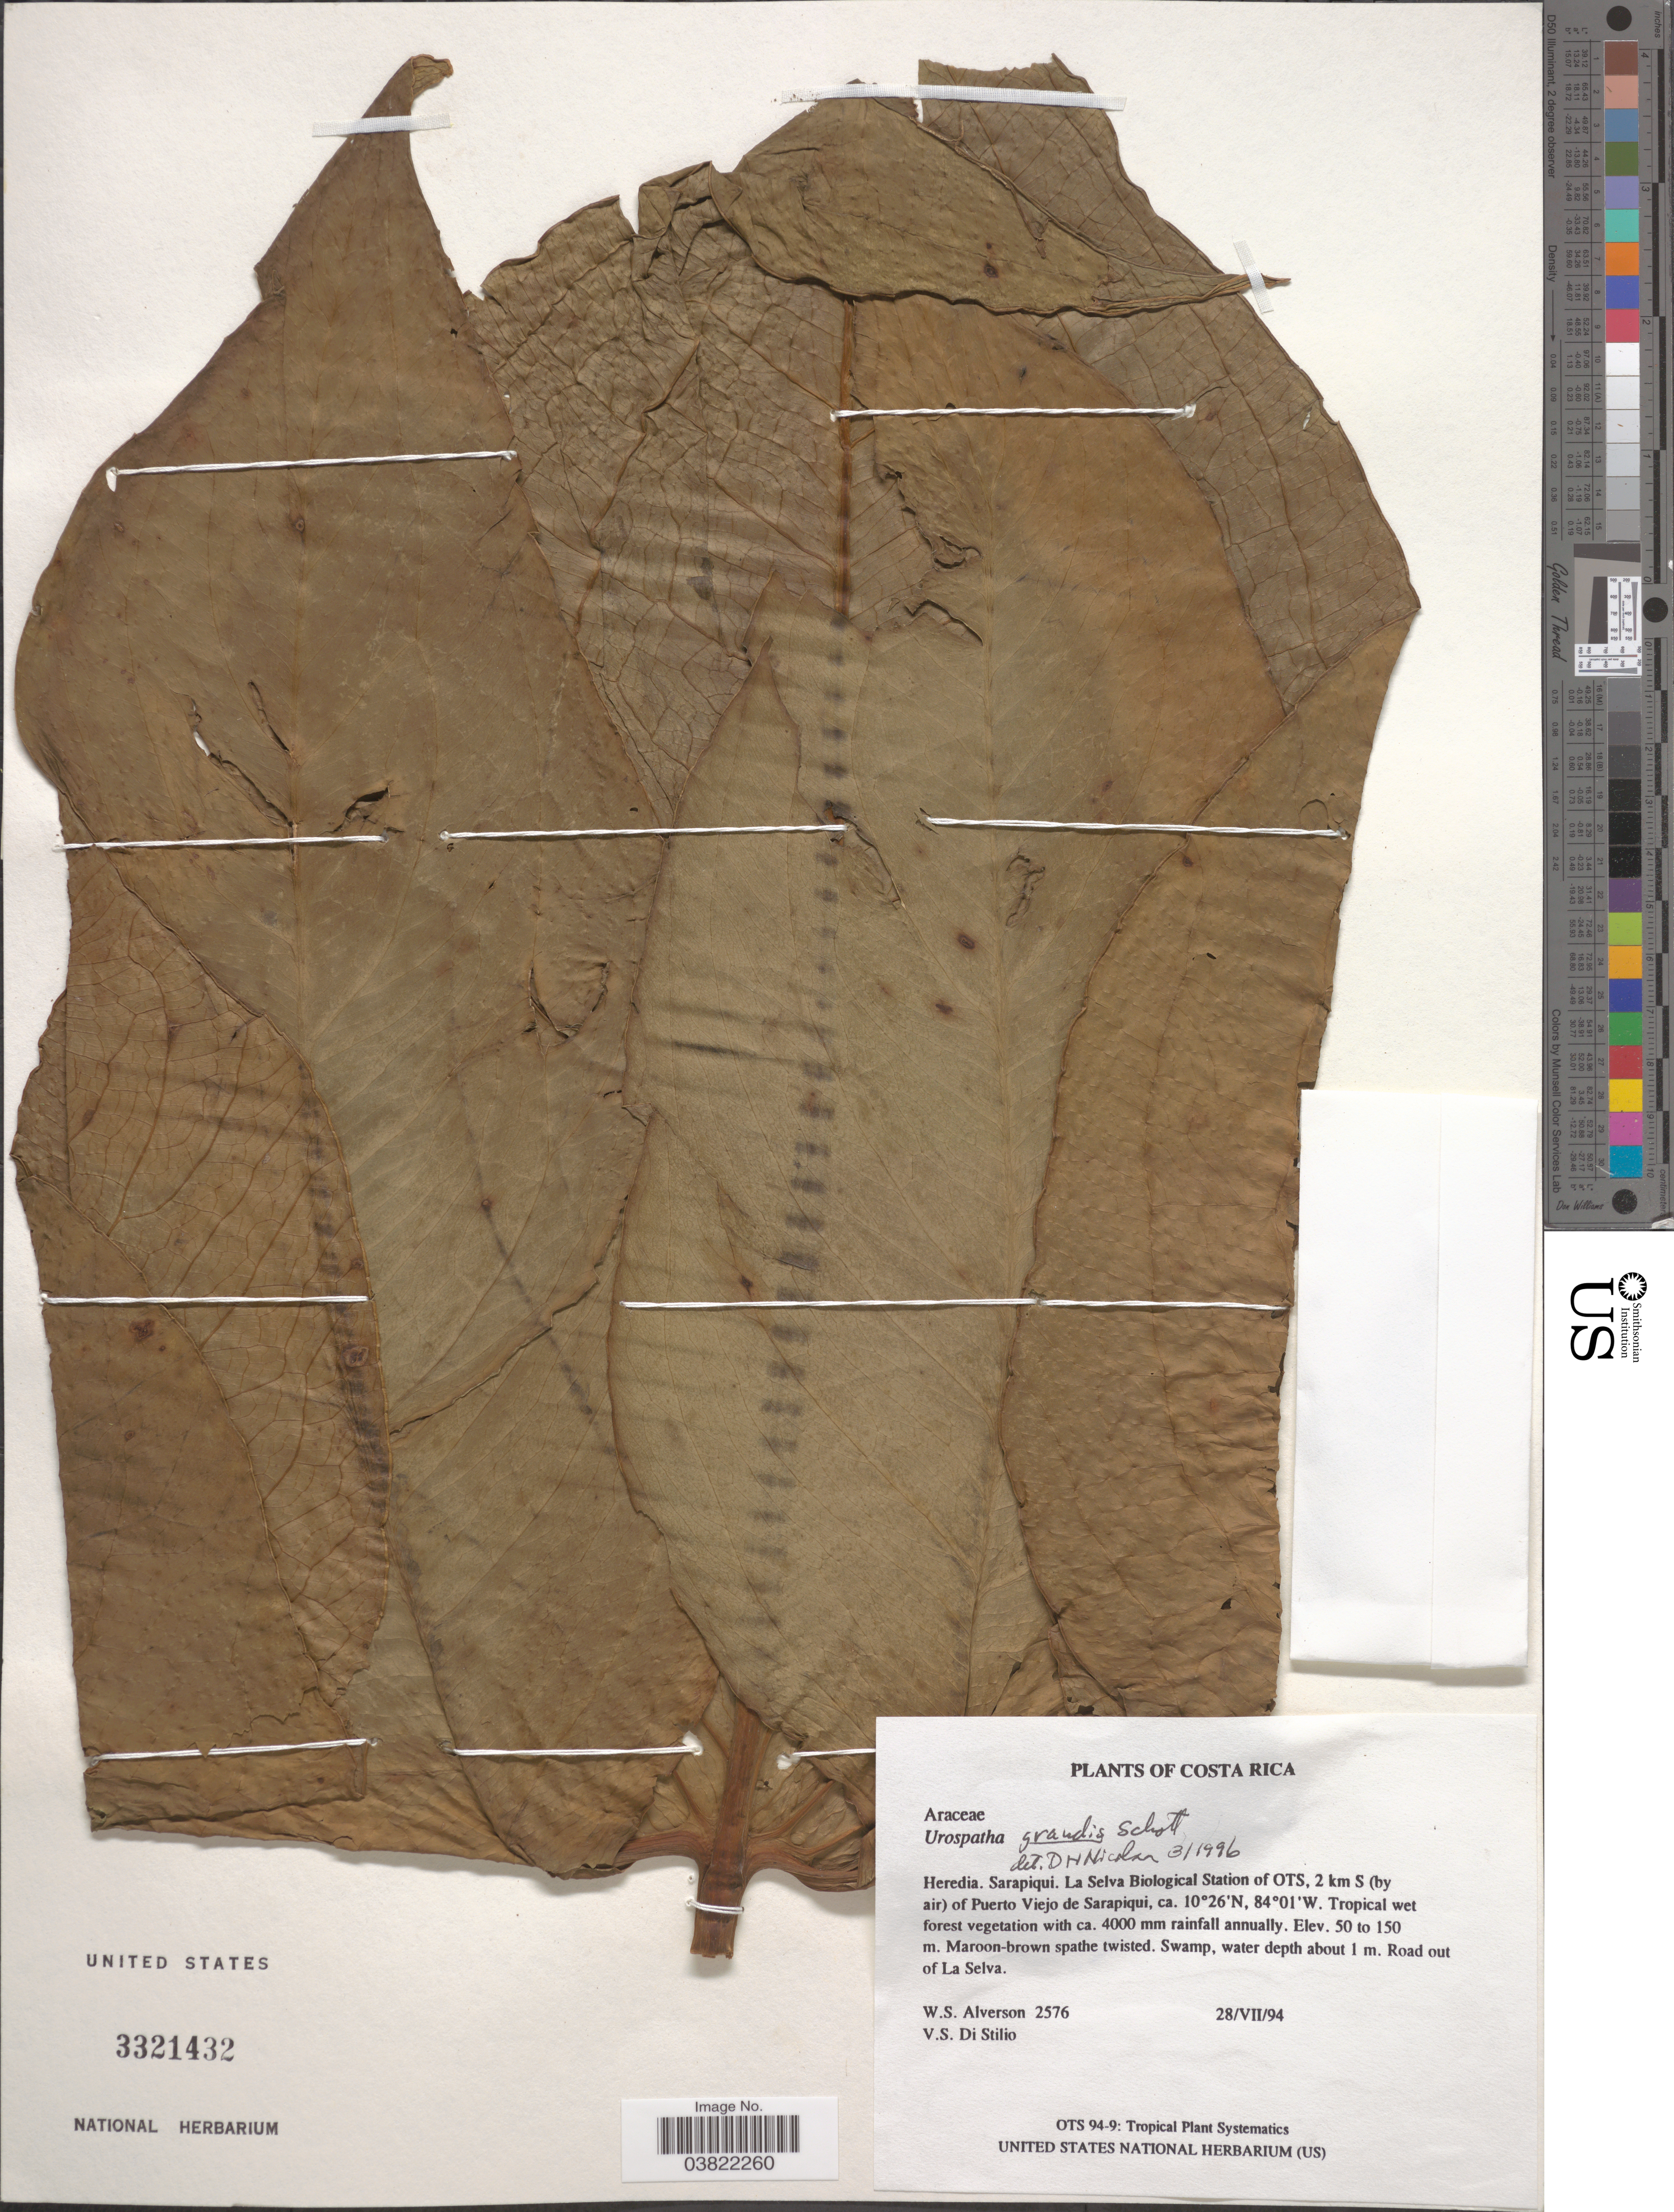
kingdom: Plantae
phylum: Tracheophyta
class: Liliopsida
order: Alismatales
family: Araceae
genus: Urospatha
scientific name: Urospatha grandis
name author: Schott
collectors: W. S. Alverson & V. Di Stilio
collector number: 2576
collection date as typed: Transcribed d/m/y: 28/7/94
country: Costa Rica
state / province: Heredia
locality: Sarapiqui. La Selva Biological Station of OTS, 2 km S (by air) of Puerto Viejo de Sarapiqui. Road out of La Selva.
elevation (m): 50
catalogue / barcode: US 3321432